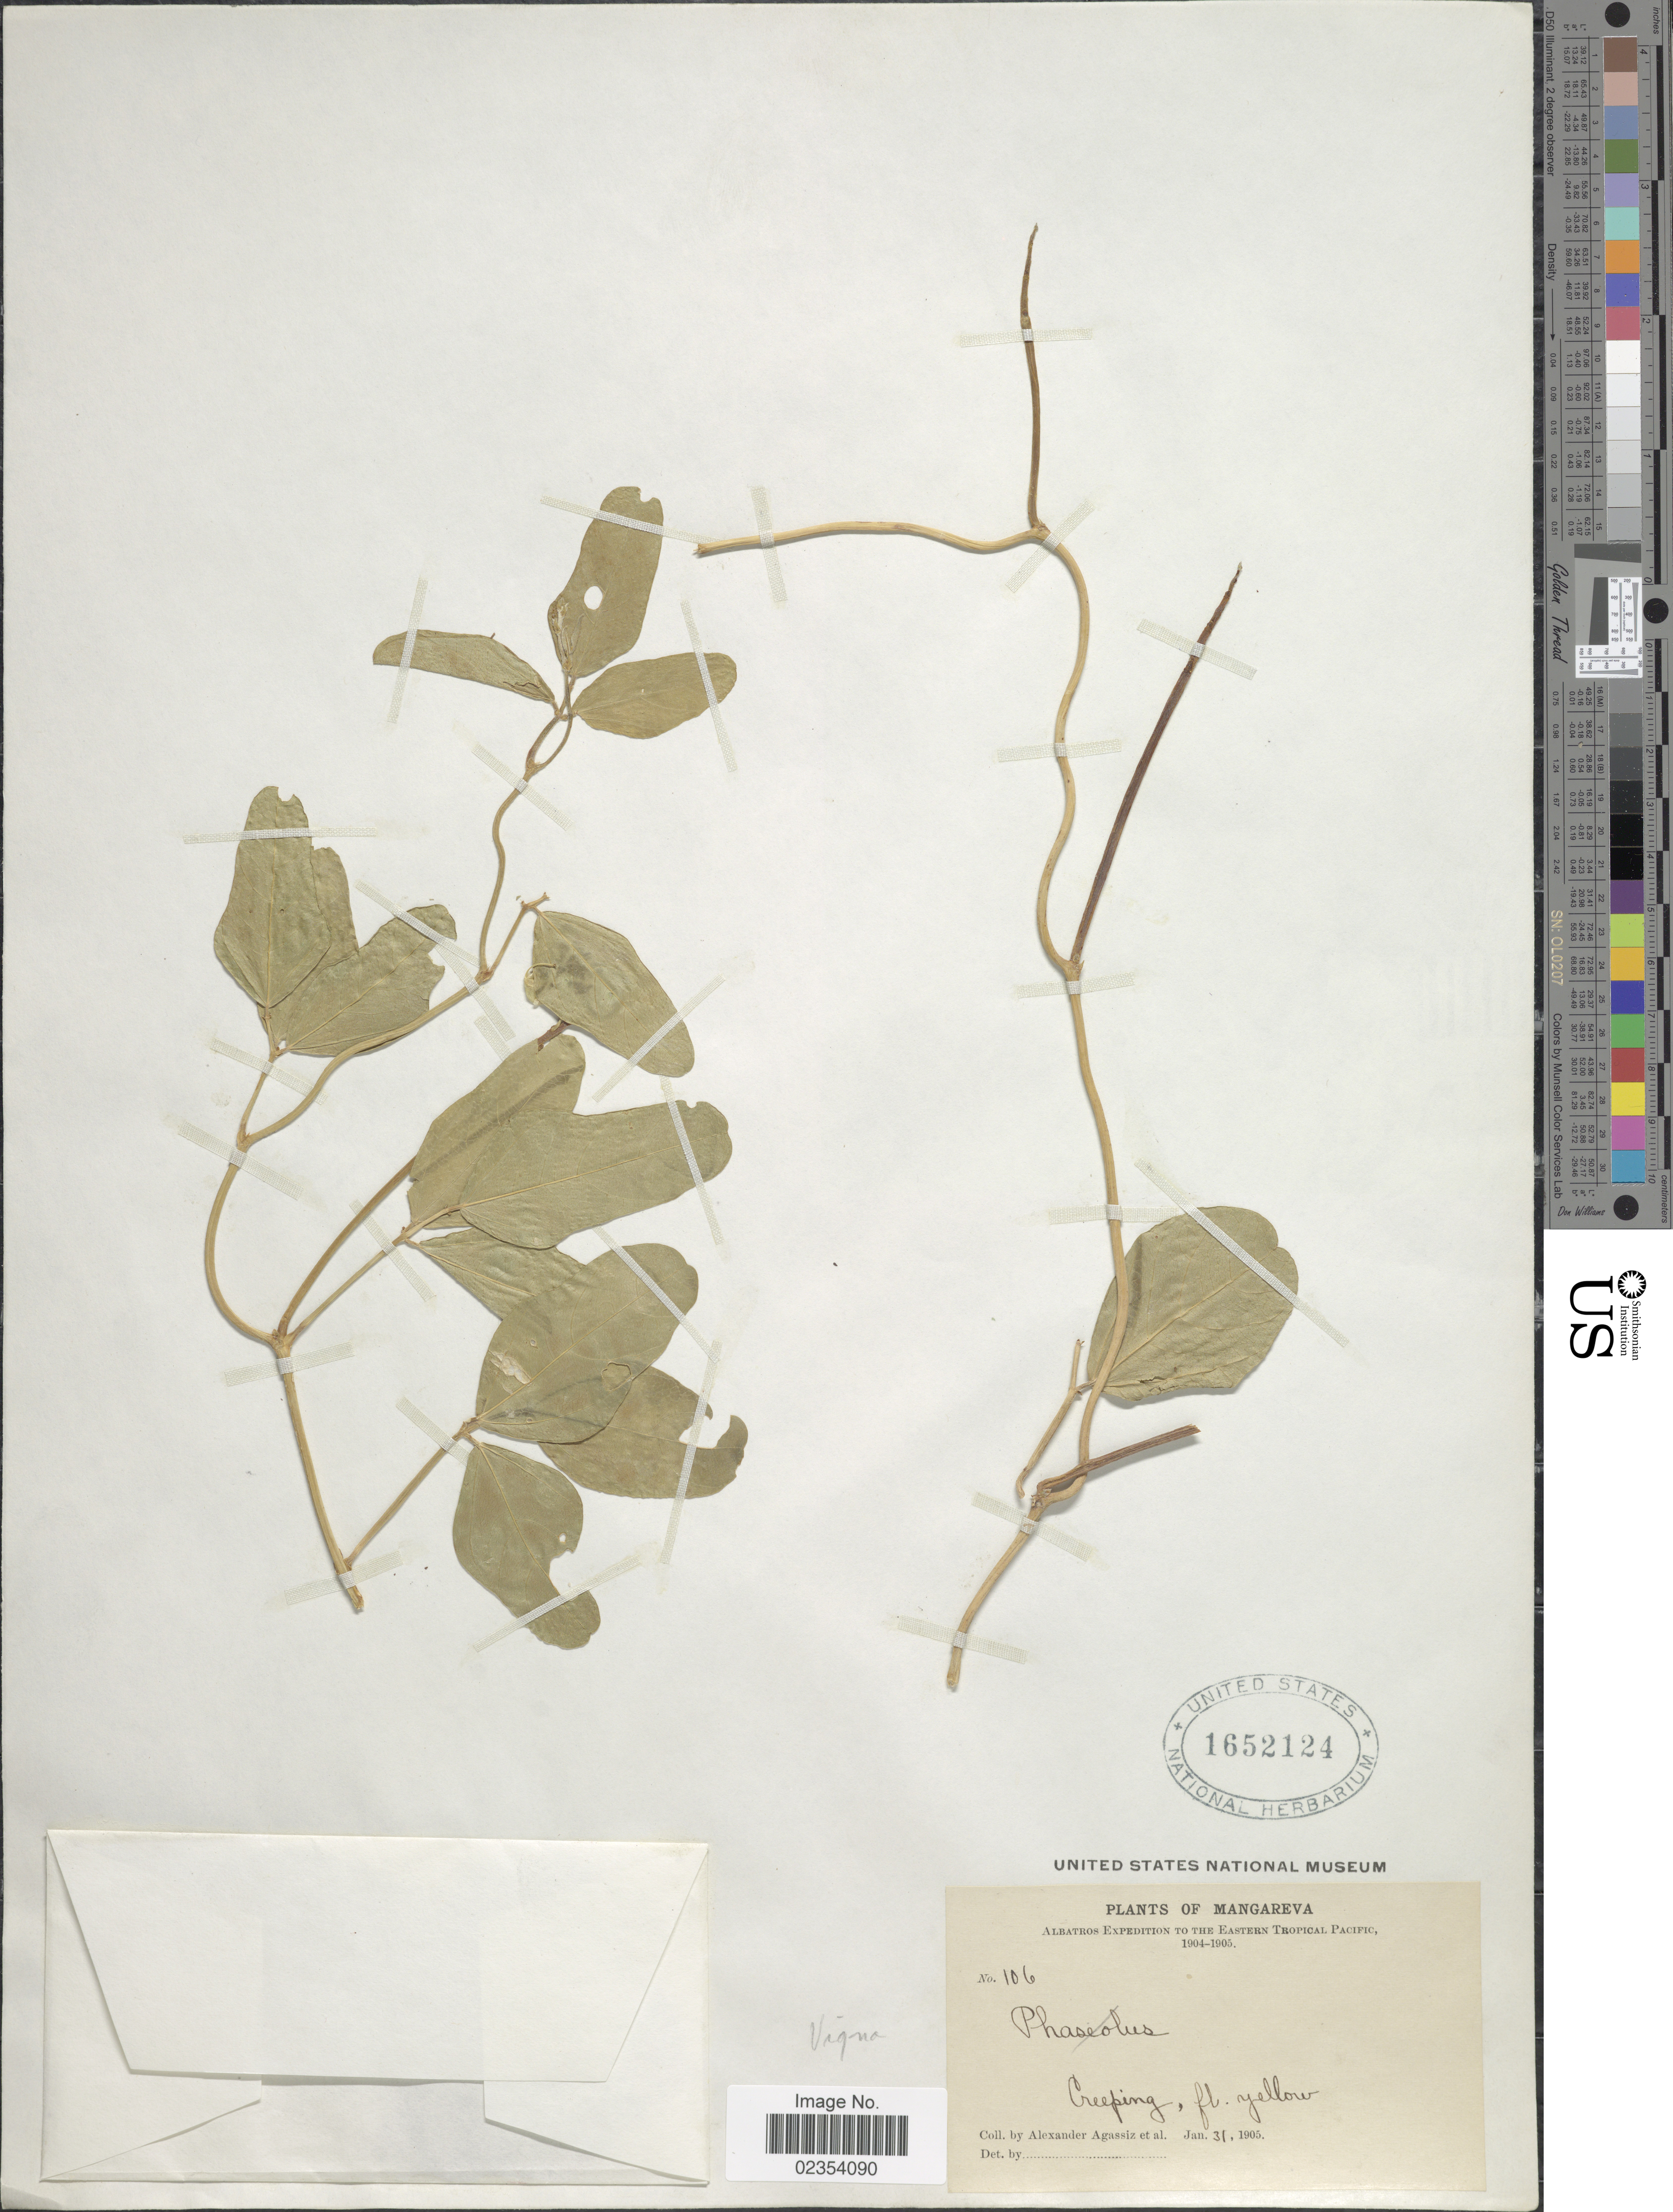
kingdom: Plantae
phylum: Tracheophyta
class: Magnoliopsida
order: Fabales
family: Fabaceae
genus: Vigna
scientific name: Vigna marina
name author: (Burm.) Merr.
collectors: A. E. Agassiz & et al.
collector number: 106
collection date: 1905-01-31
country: French Polynesia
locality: Mangareva. Eastern Tropical Pacific. Creeping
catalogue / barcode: US 1652124